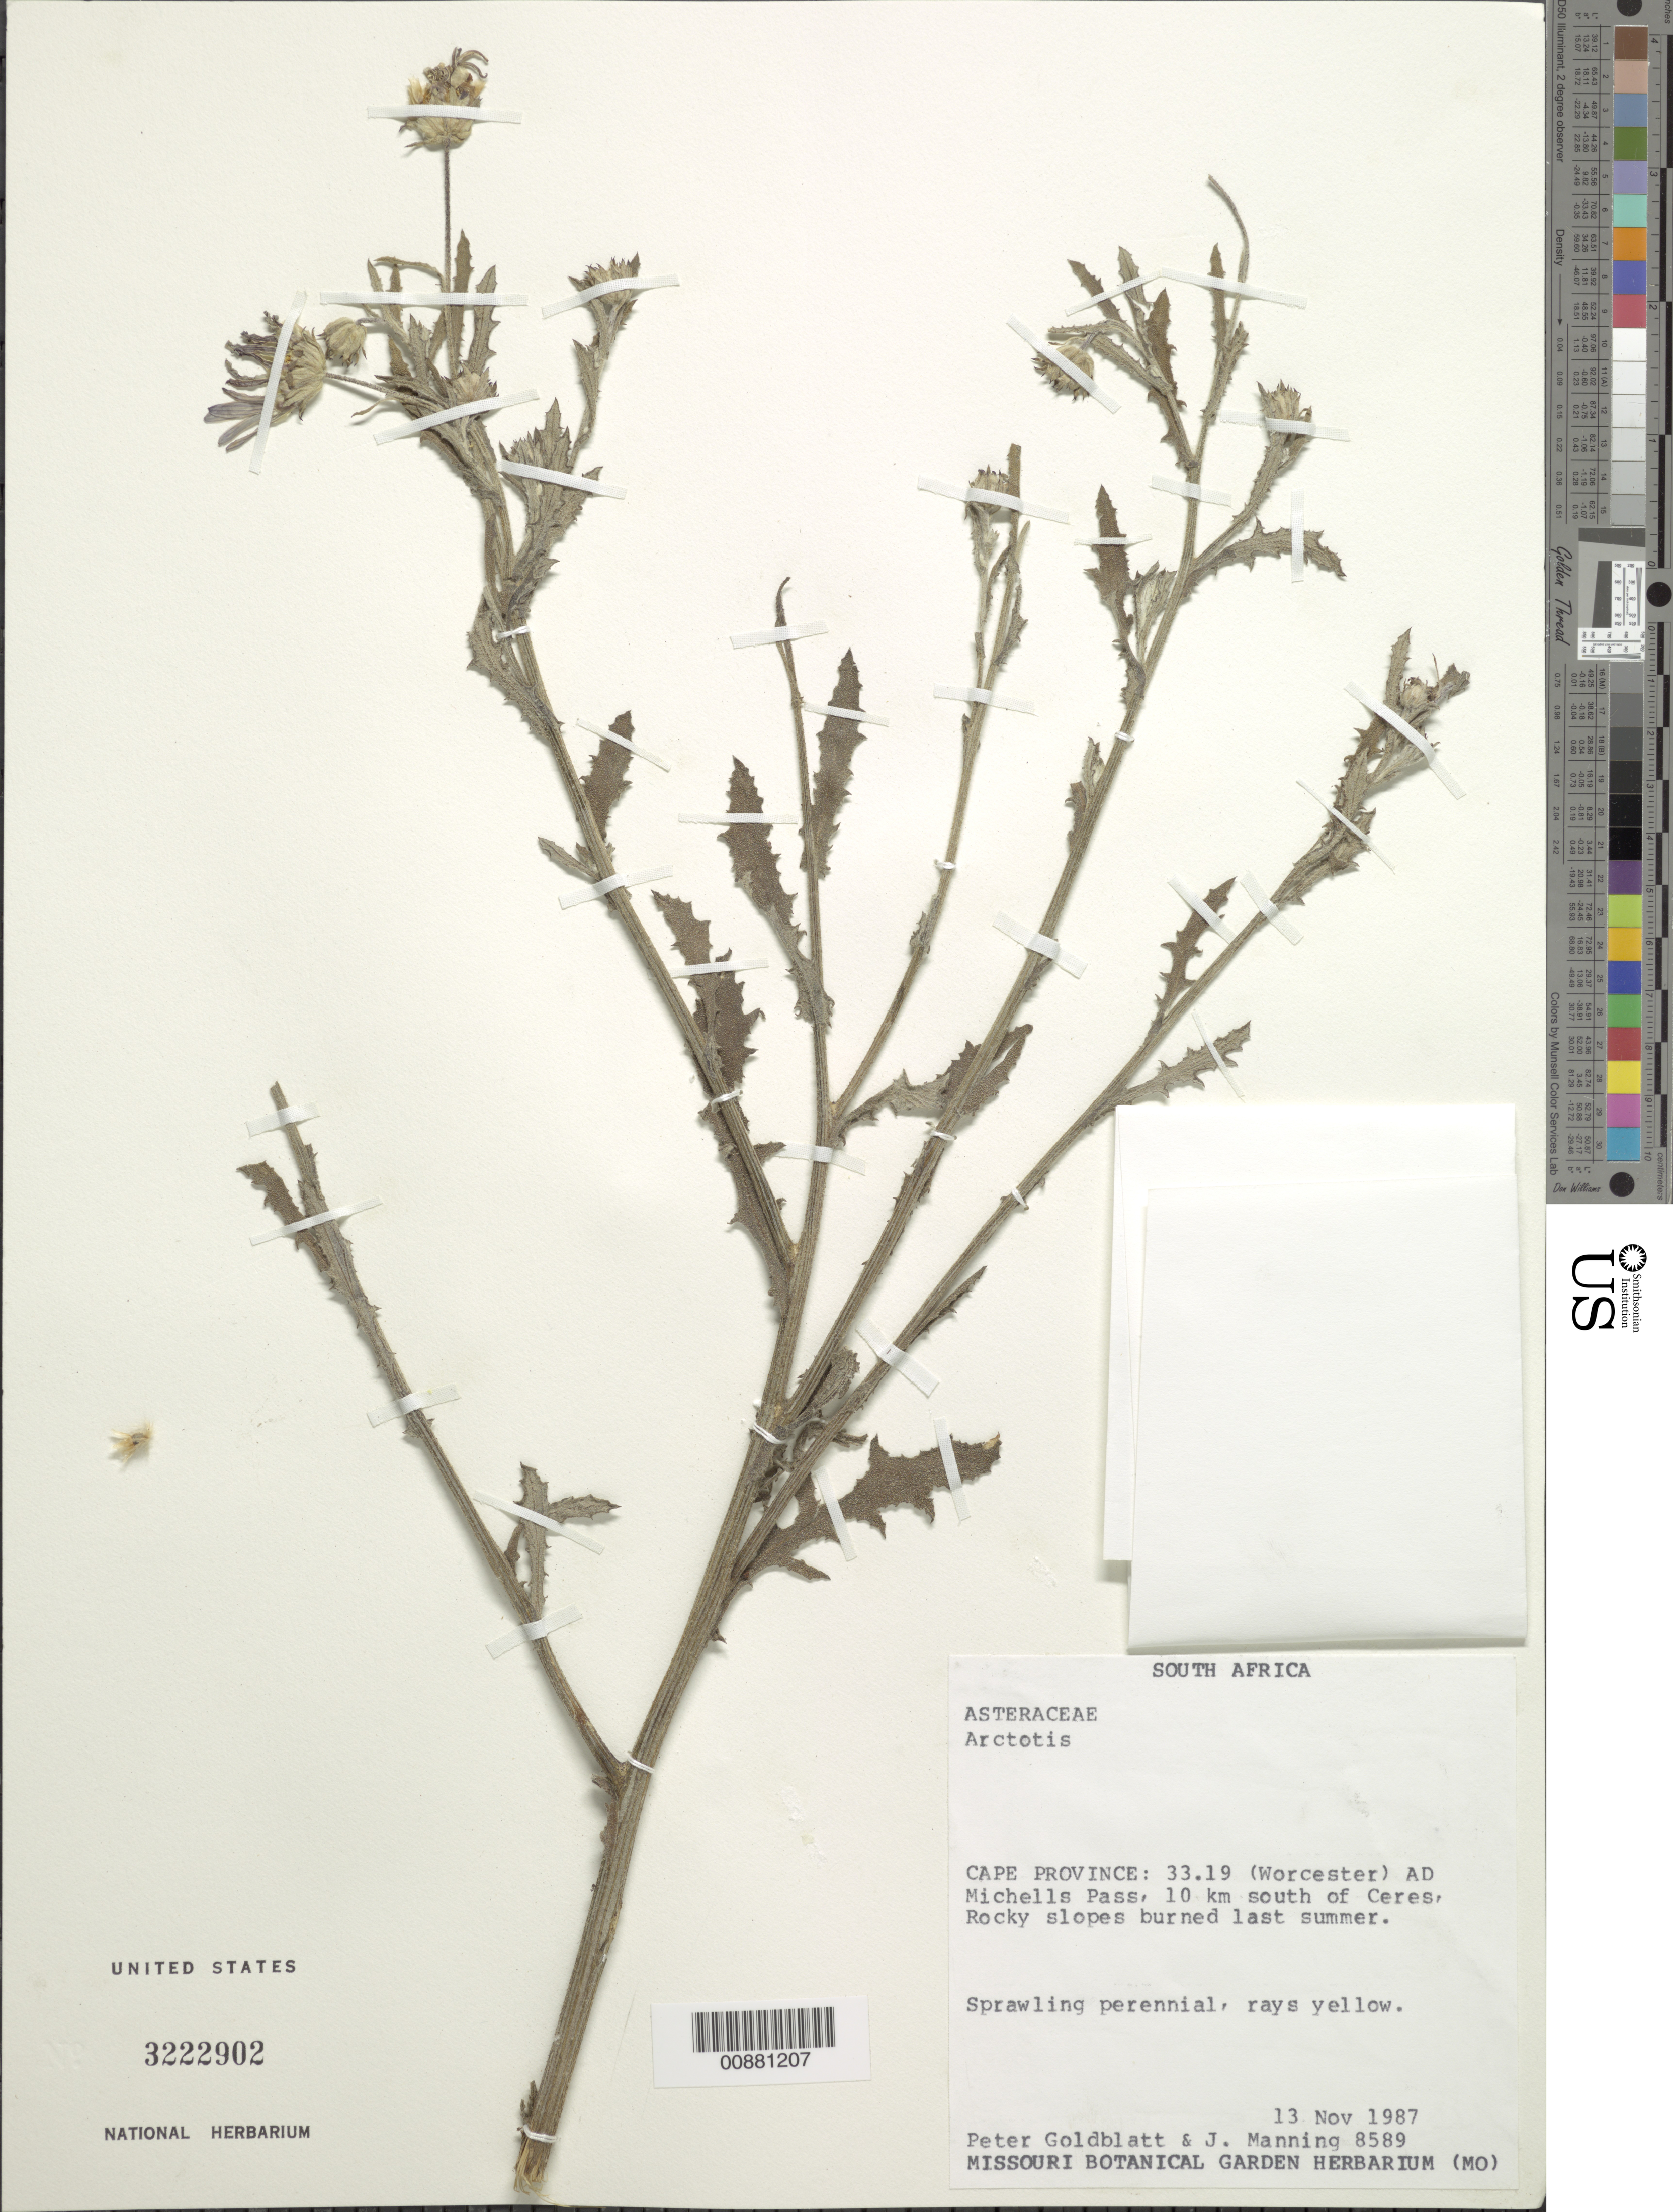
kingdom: Plantae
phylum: Tracheophyta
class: Magnoliopsida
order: Asterales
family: Asteraceae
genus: Arctotis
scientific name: Arctotis sp.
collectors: P. Goldblatt & J. Manning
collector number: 8589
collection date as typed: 13 November 1987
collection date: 1987-11-13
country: South Africa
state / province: Western Cape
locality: Worcester, 33.19 AD Michells Pass, 10 km south of Ceres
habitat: Rocky slopes burned last summer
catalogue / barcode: US 3222902